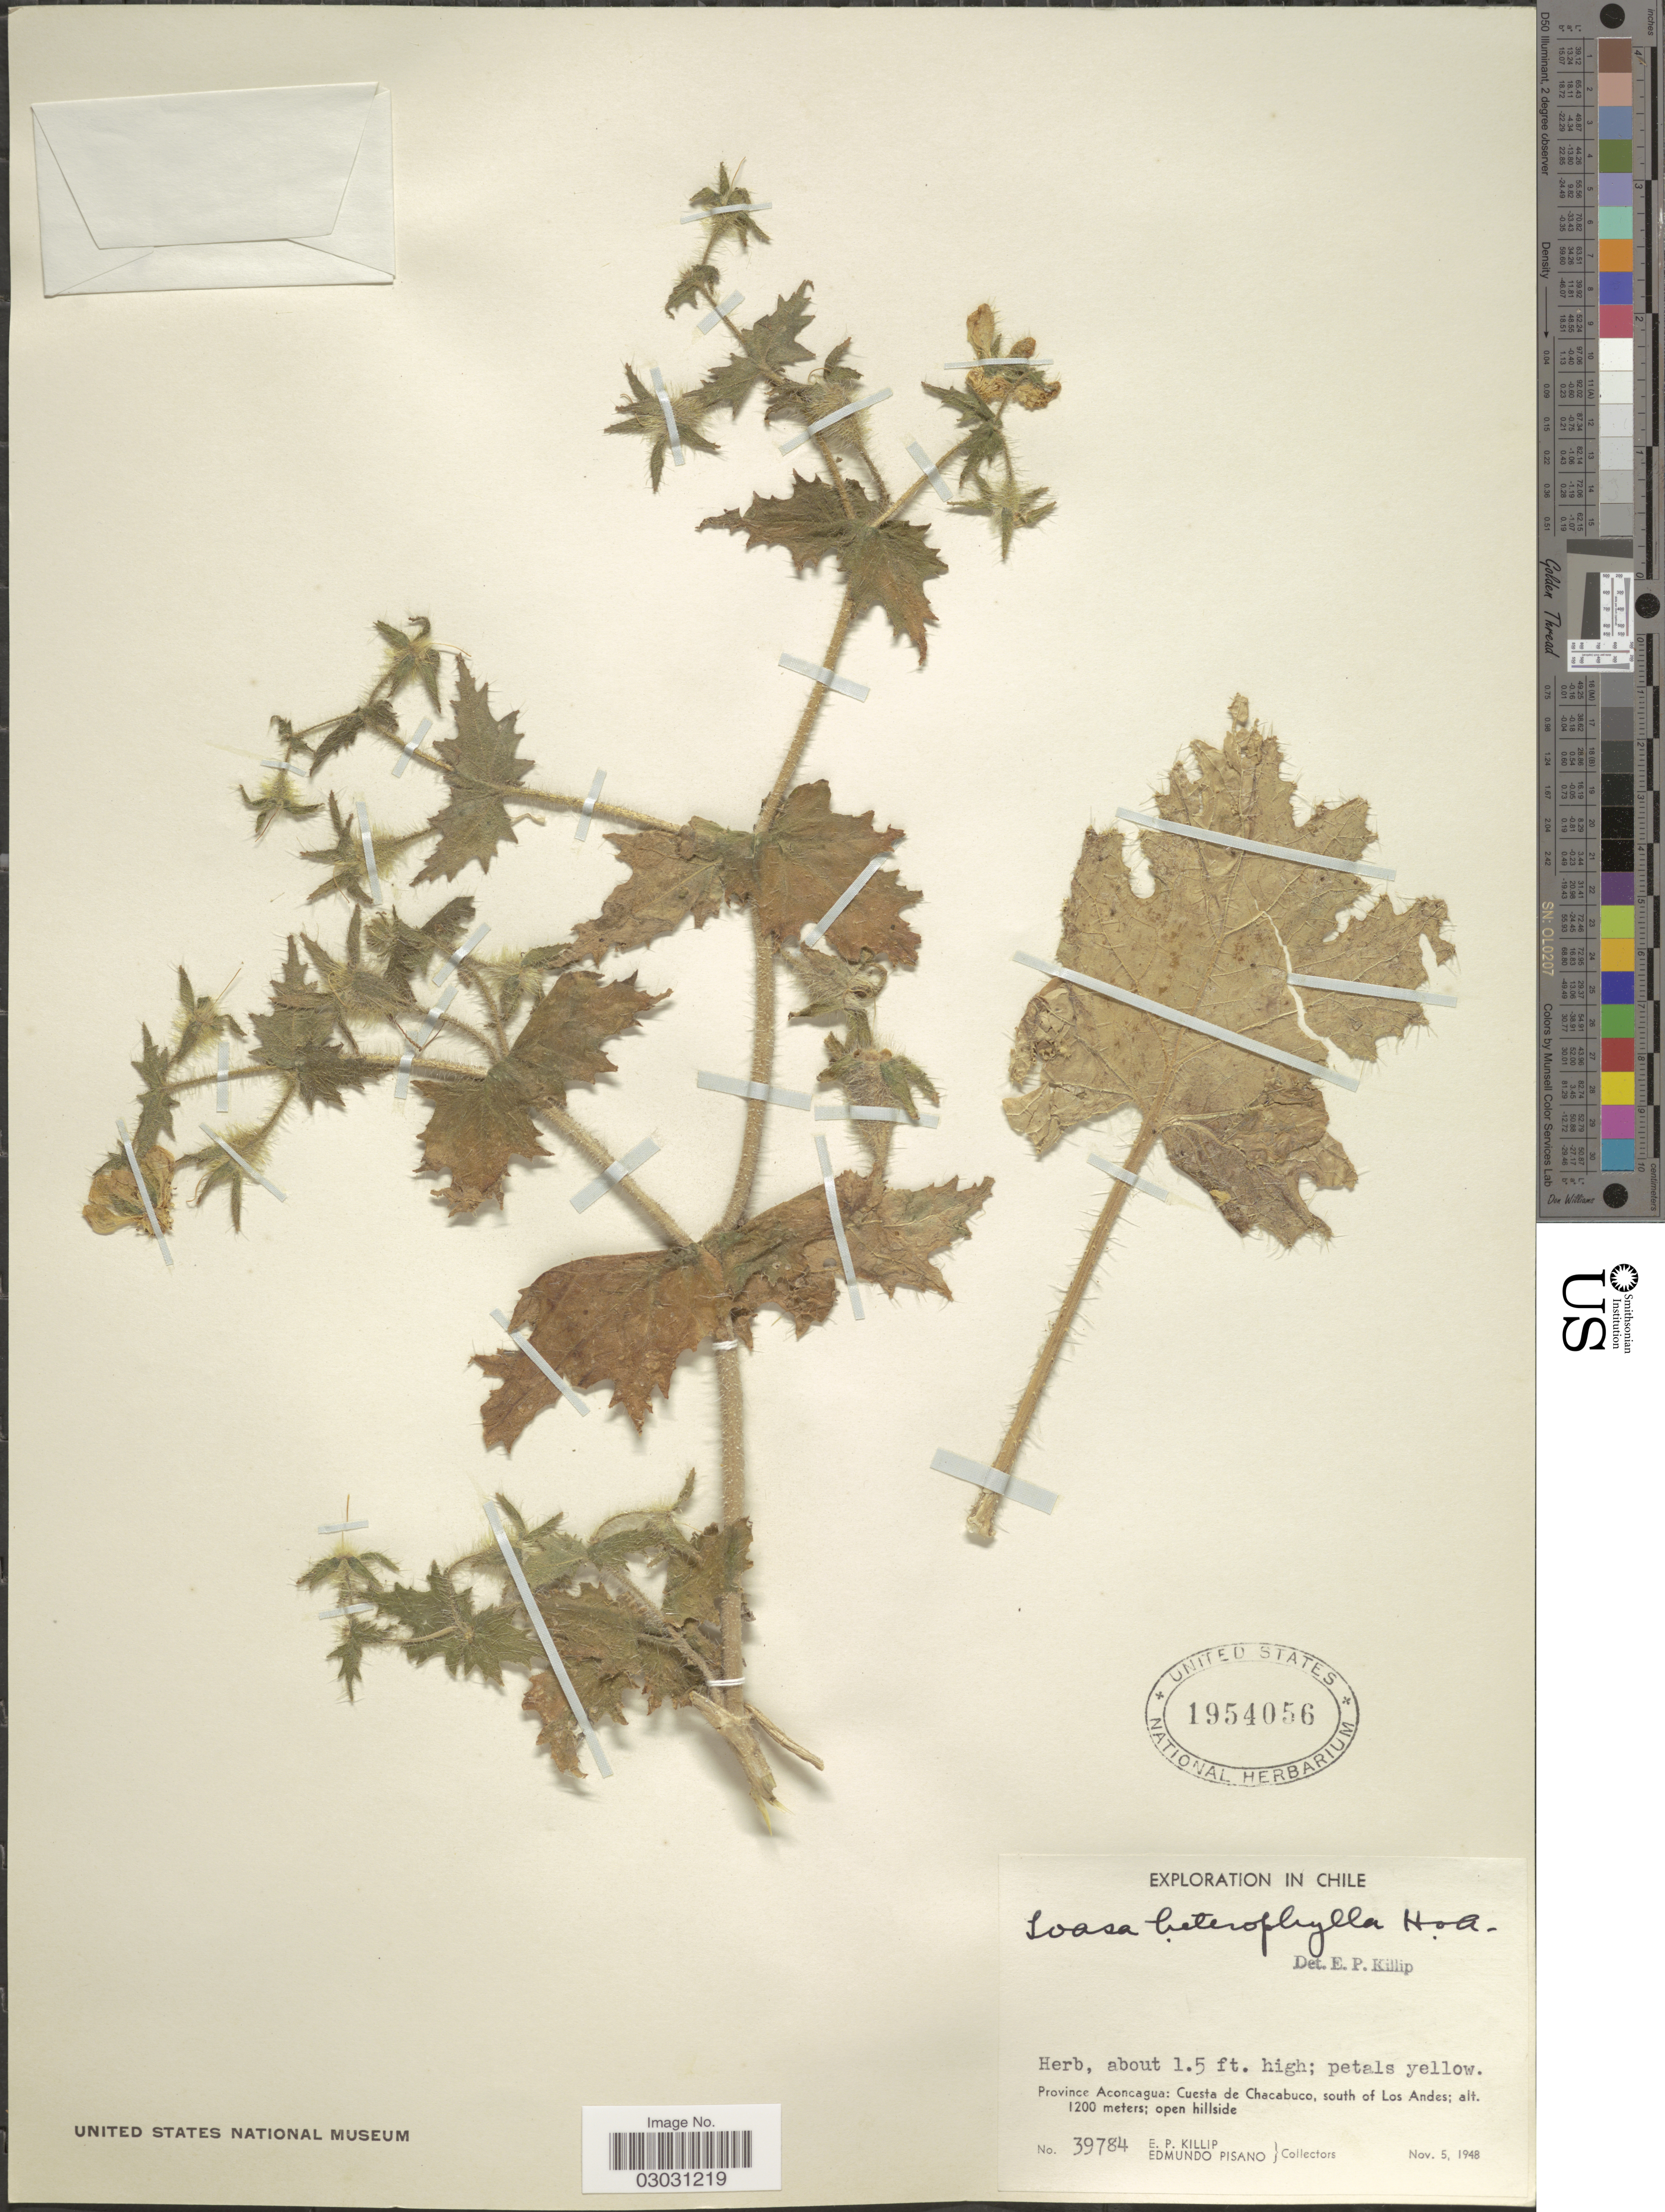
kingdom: Plantae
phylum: Tracheophyta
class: Magnoliopsida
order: Cornales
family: Loasaceae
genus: Loasa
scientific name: Loasa heterophylla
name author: Hook. & Arn.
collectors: E. P. Killip & E. Pisano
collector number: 39784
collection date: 1948-11-05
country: Chile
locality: Province Aconcagua: Cuesta de Chacabuco, south of Los Andes.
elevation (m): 1200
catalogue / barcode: US 1954056